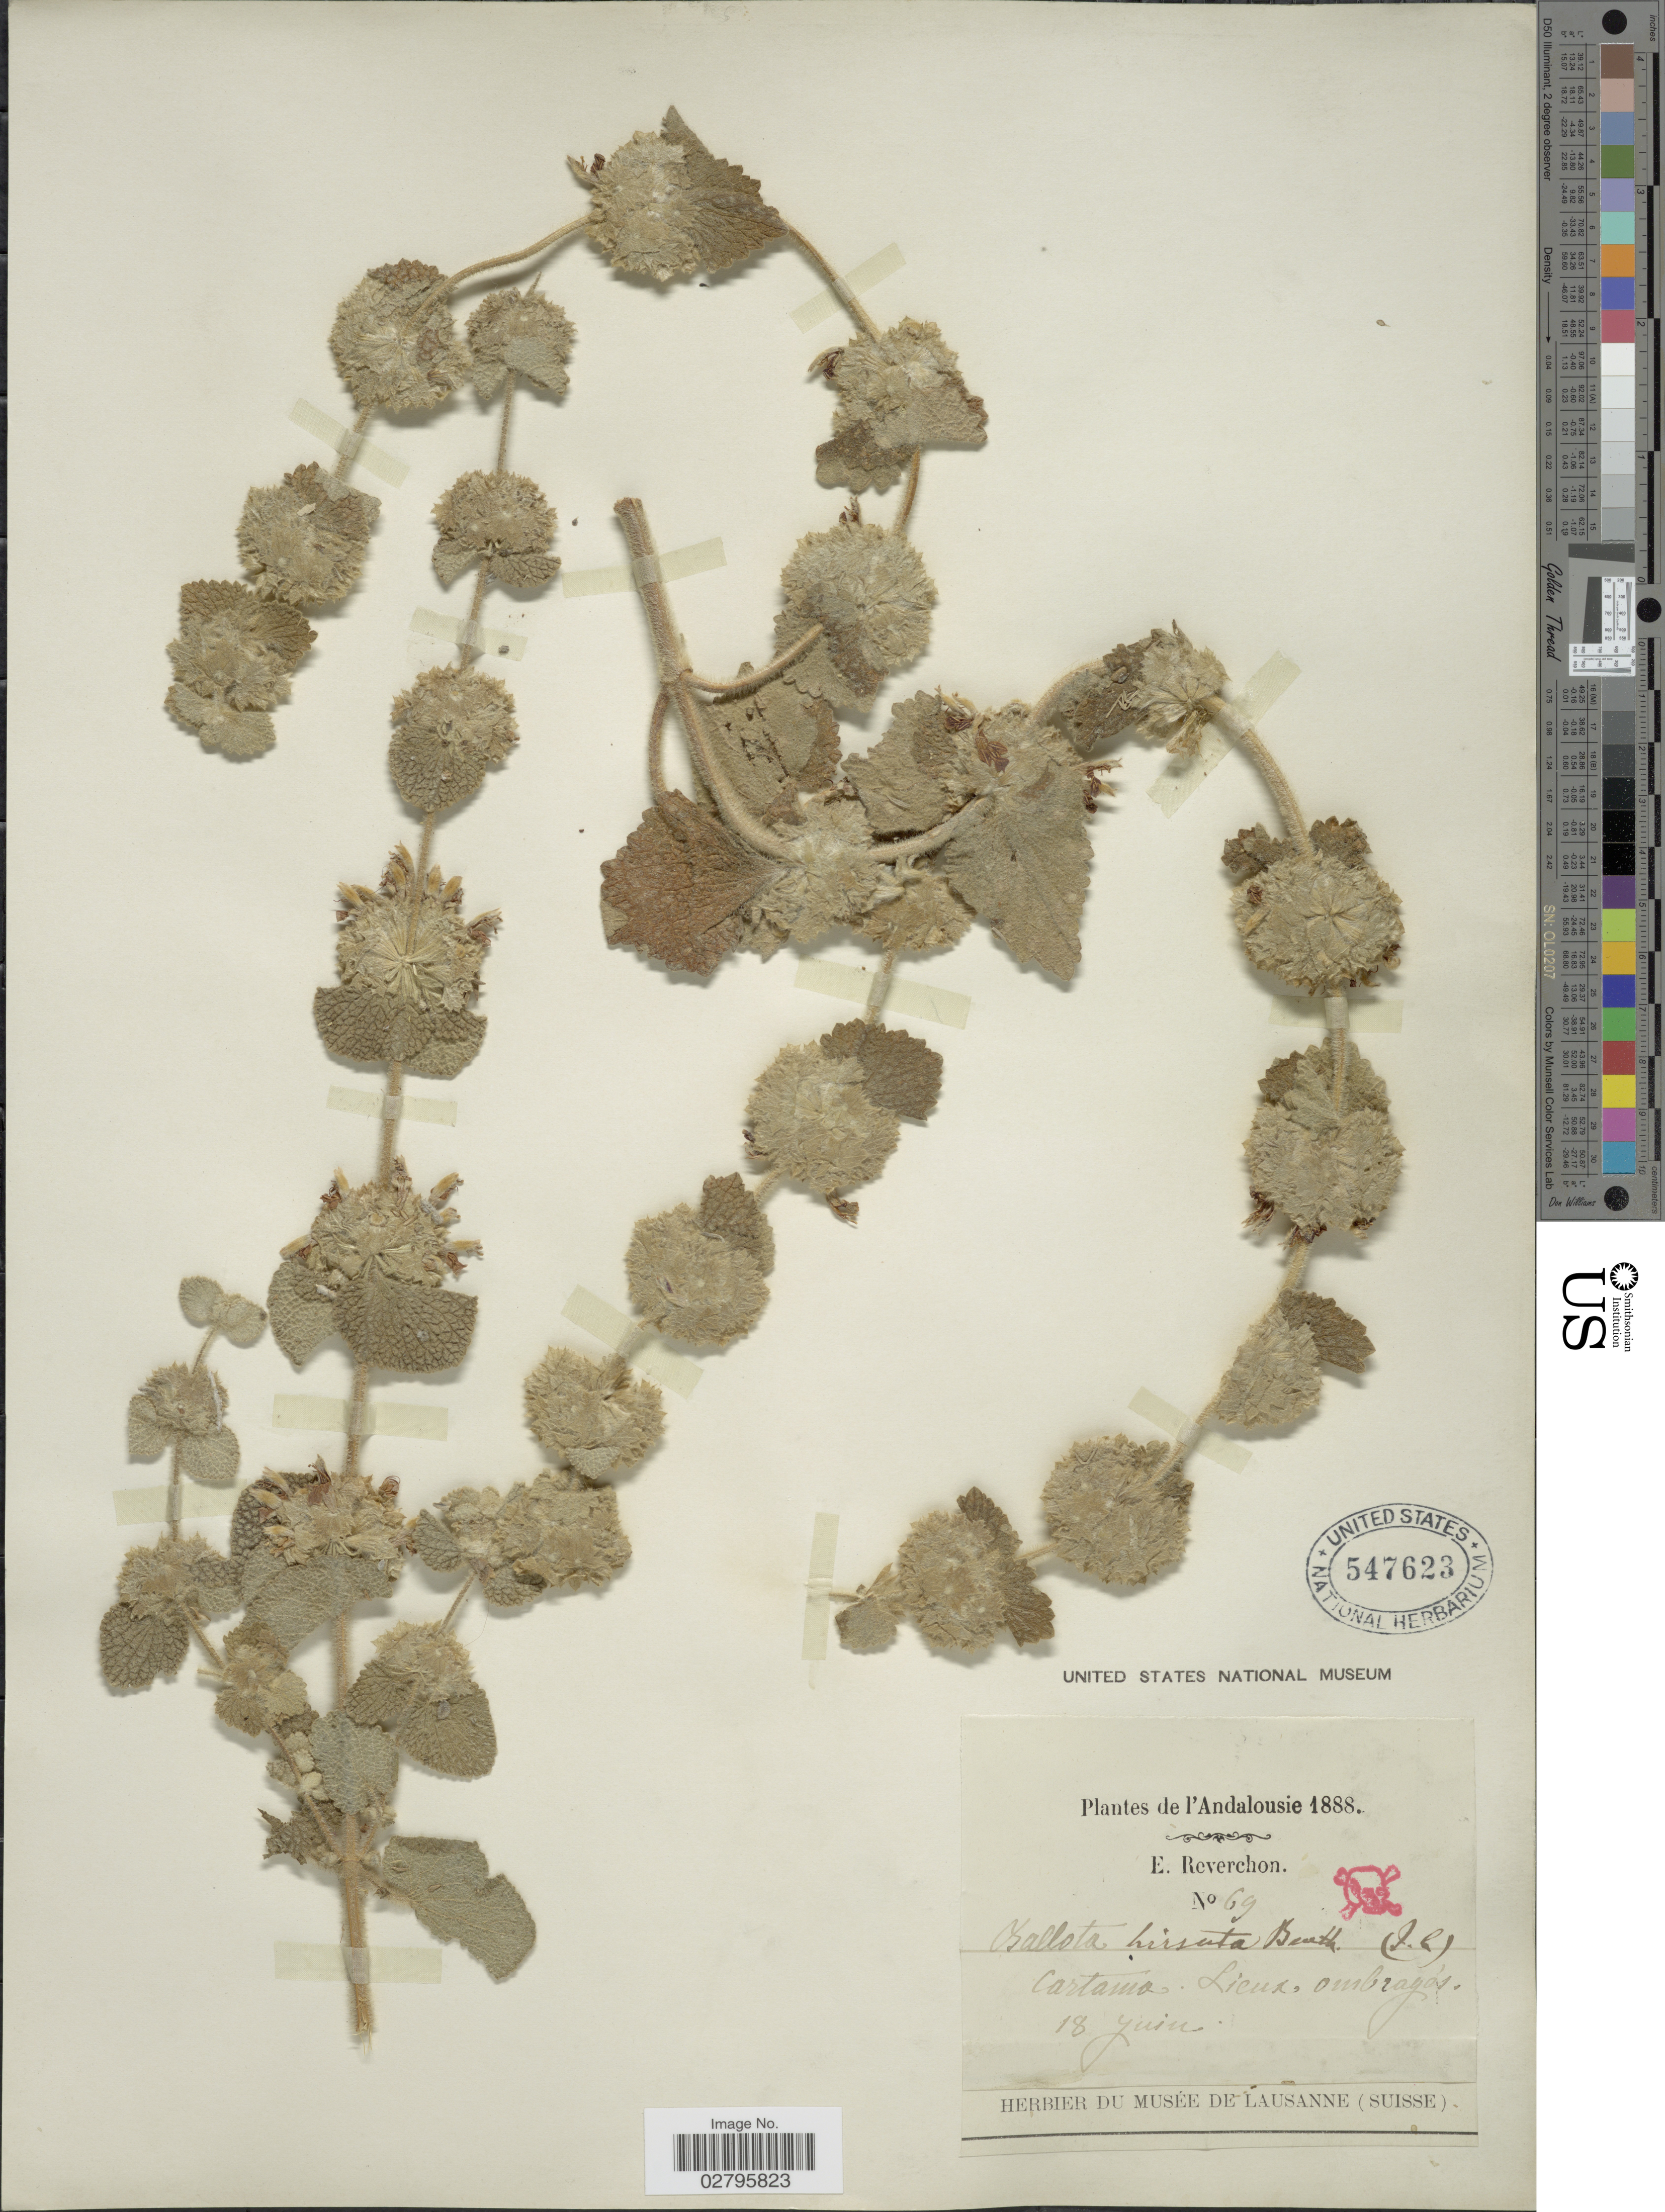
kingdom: Plantae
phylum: Tracheophyta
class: Magnoliopsida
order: Lamiales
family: Lamiaceae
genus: Ballota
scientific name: Ballota hirsuta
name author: Benth.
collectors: E. Reverchon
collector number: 69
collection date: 1888-06-18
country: Spain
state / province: Andalucía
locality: L'Andalousie. Cartama: Lieux, ombragos.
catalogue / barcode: US 547623